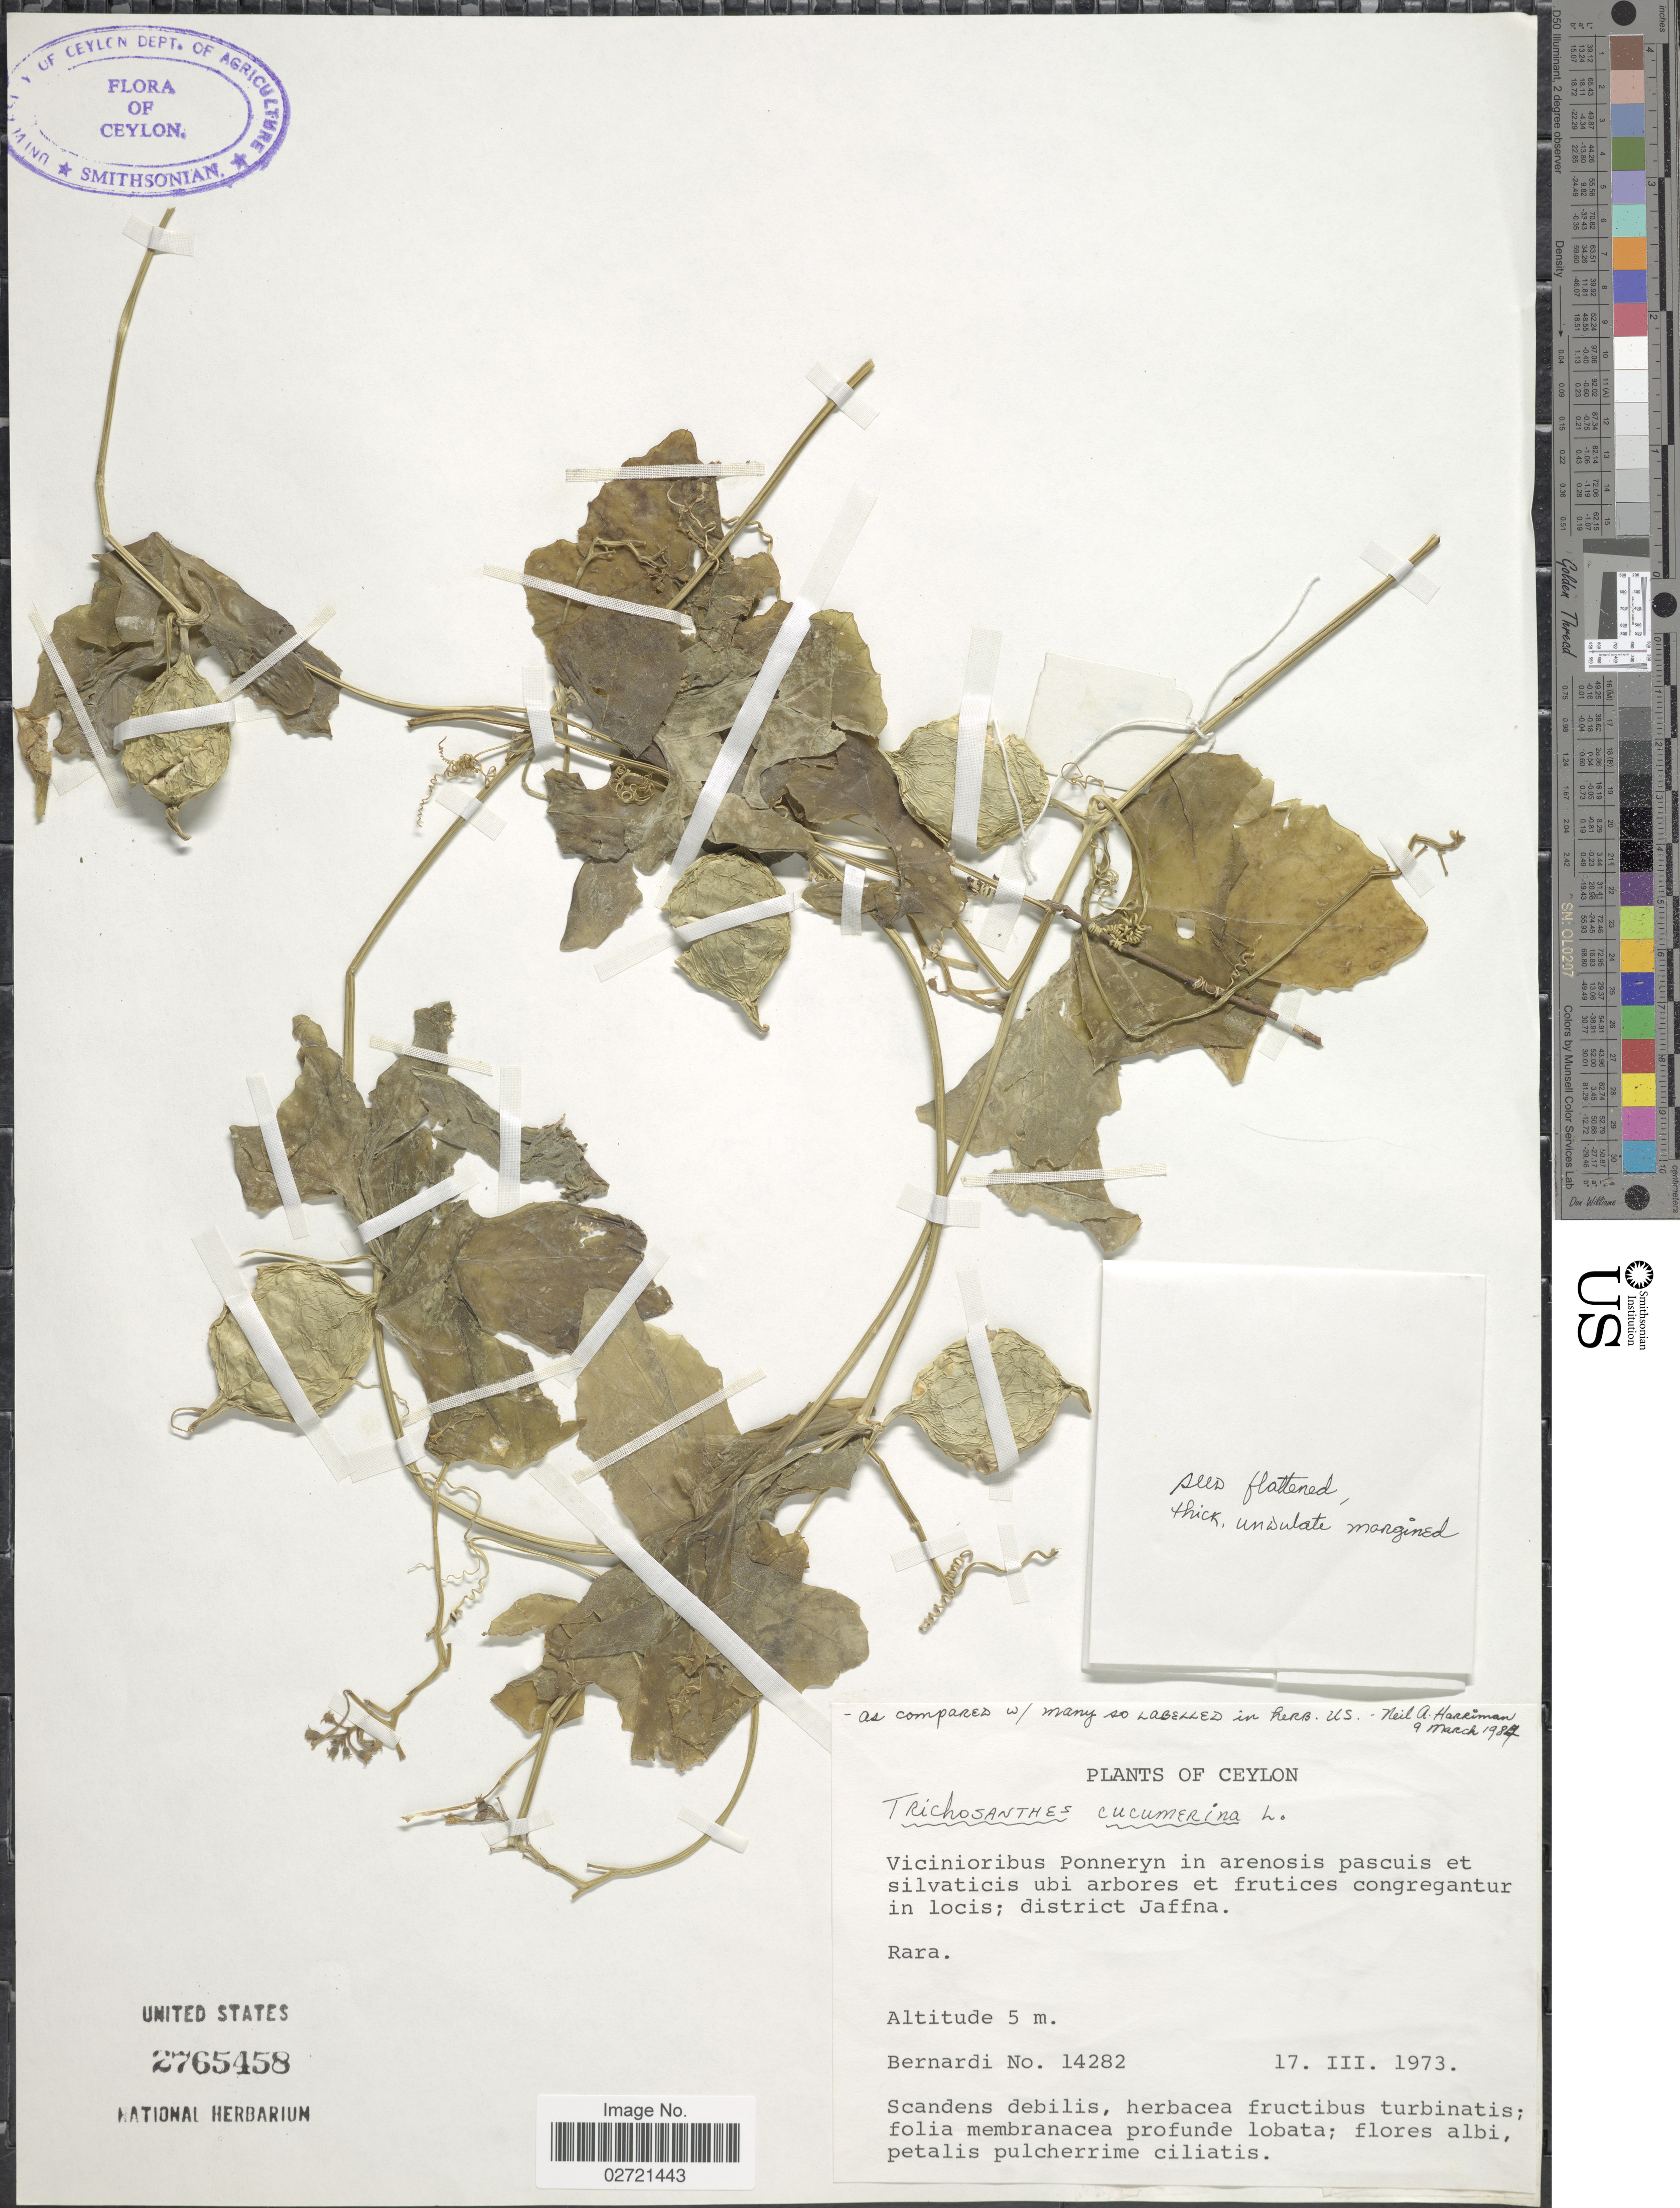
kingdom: Plantae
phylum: Tracheophyta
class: Magnoliopsida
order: Cucurbitales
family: Cucurbitaceae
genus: Trichosanthes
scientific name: Trichosanthes cucumerina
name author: L.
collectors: -. Bernadi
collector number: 14282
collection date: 1973-03-17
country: Sri Lanka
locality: Ceylon, District Jaffna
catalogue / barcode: US 2765458